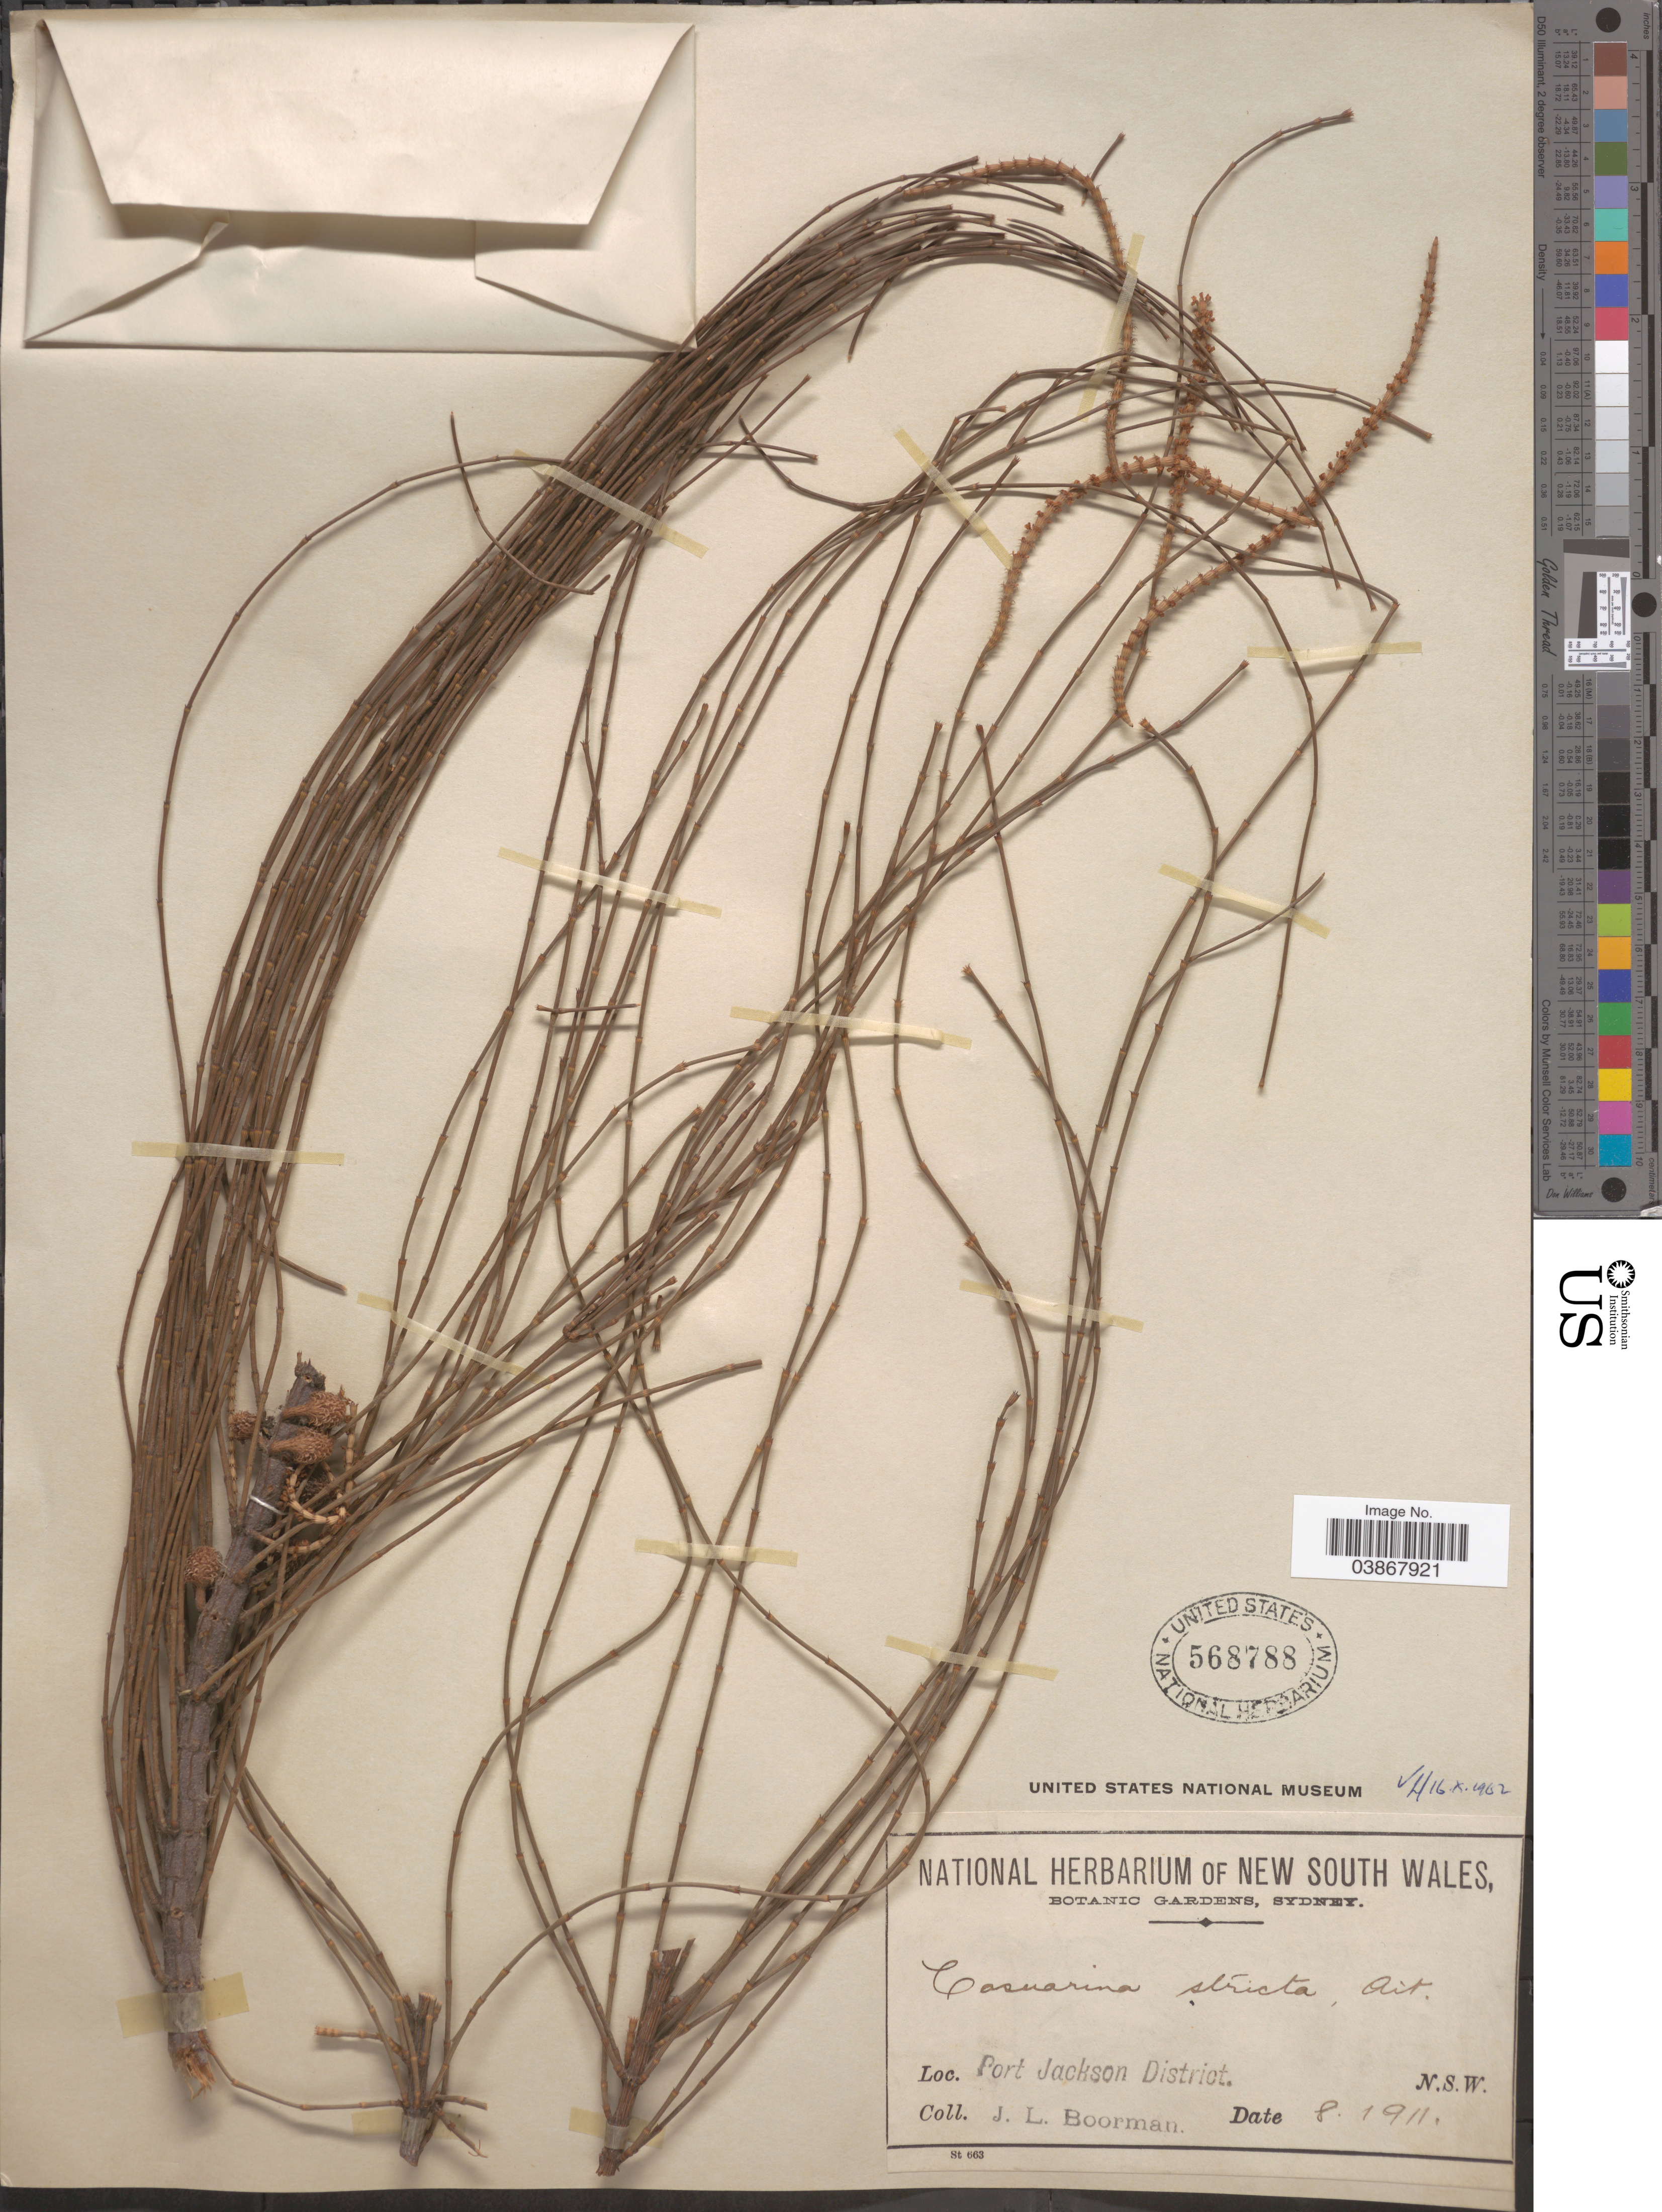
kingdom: Plantae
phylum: Tracheophyta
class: Magnoliopsida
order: Fagales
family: Casuarinaceae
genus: Casuarina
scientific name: Casuarina stricta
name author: Aiton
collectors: J. Boorman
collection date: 1911-08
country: Australia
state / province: New South Wales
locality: Port Jackson District.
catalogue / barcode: US 568788